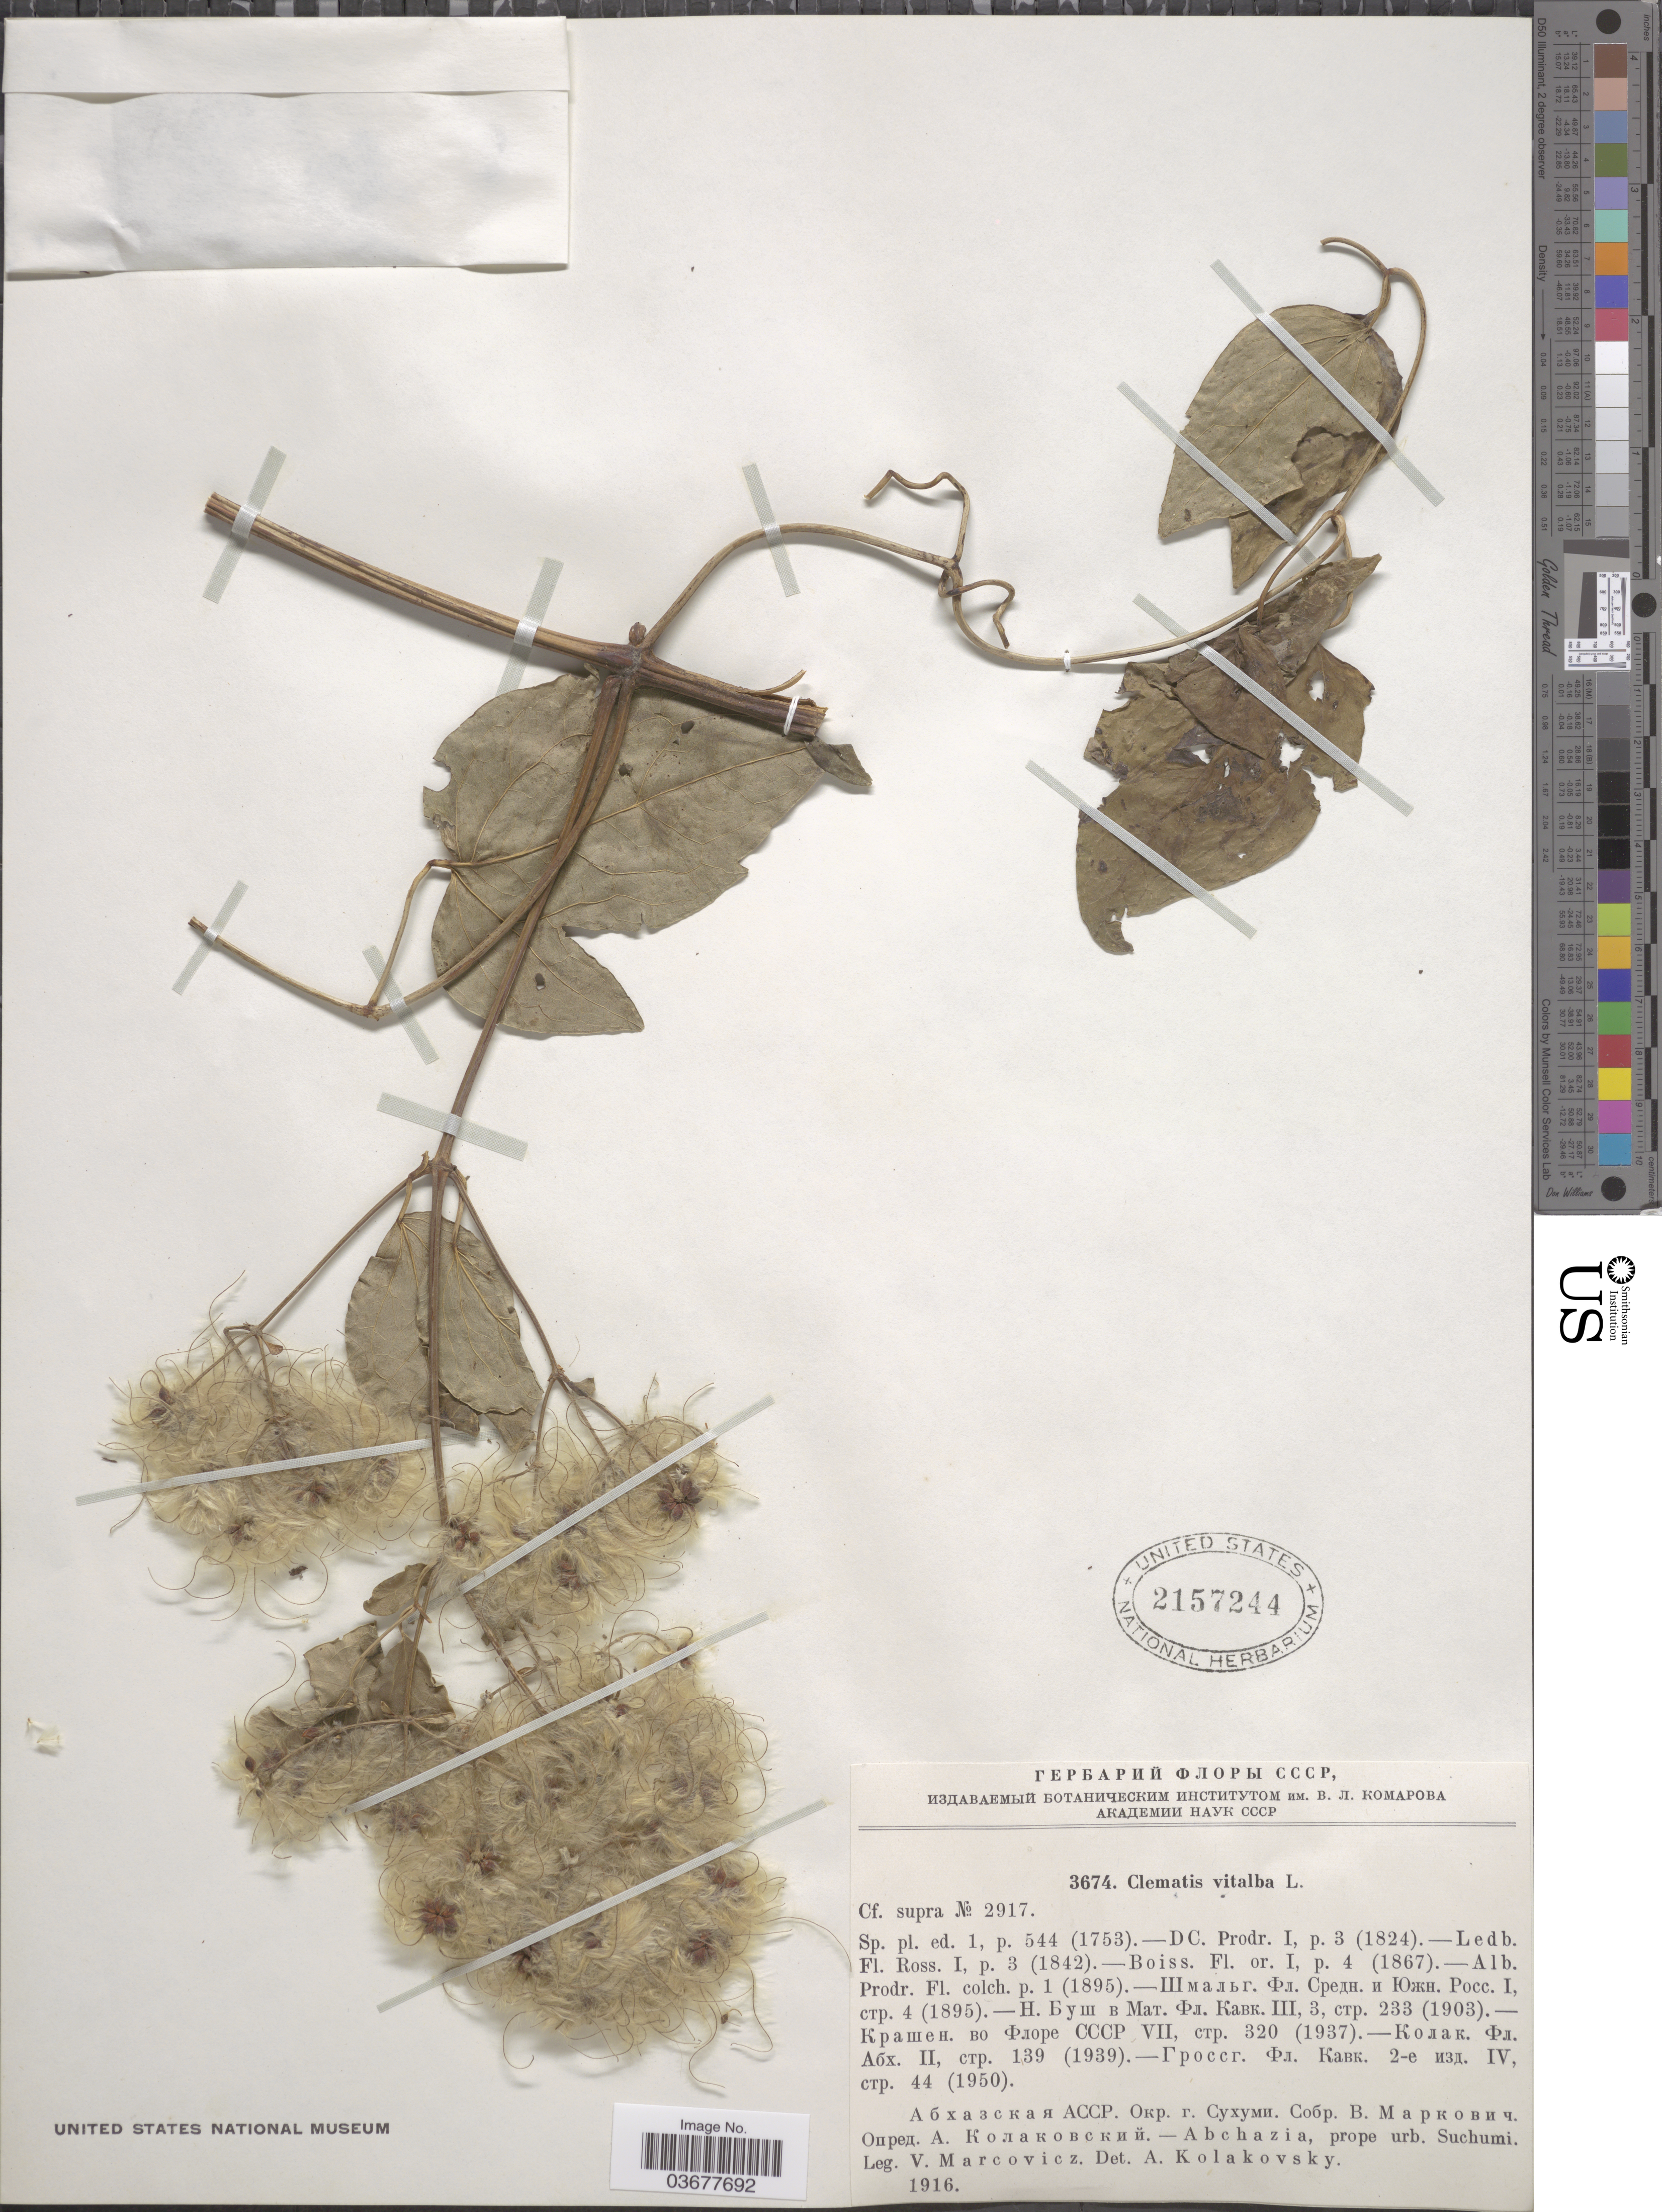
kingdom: Plantae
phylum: Tracheophyta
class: Magnoliopsida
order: Ranunculales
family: Ranunculaceae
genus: Clematis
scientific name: Clematis vitalba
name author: L.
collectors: V. Marcovicz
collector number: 3674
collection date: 1916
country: Georgia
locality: Abchazia, prope urb. Suchumi.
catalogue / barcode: US 2157244